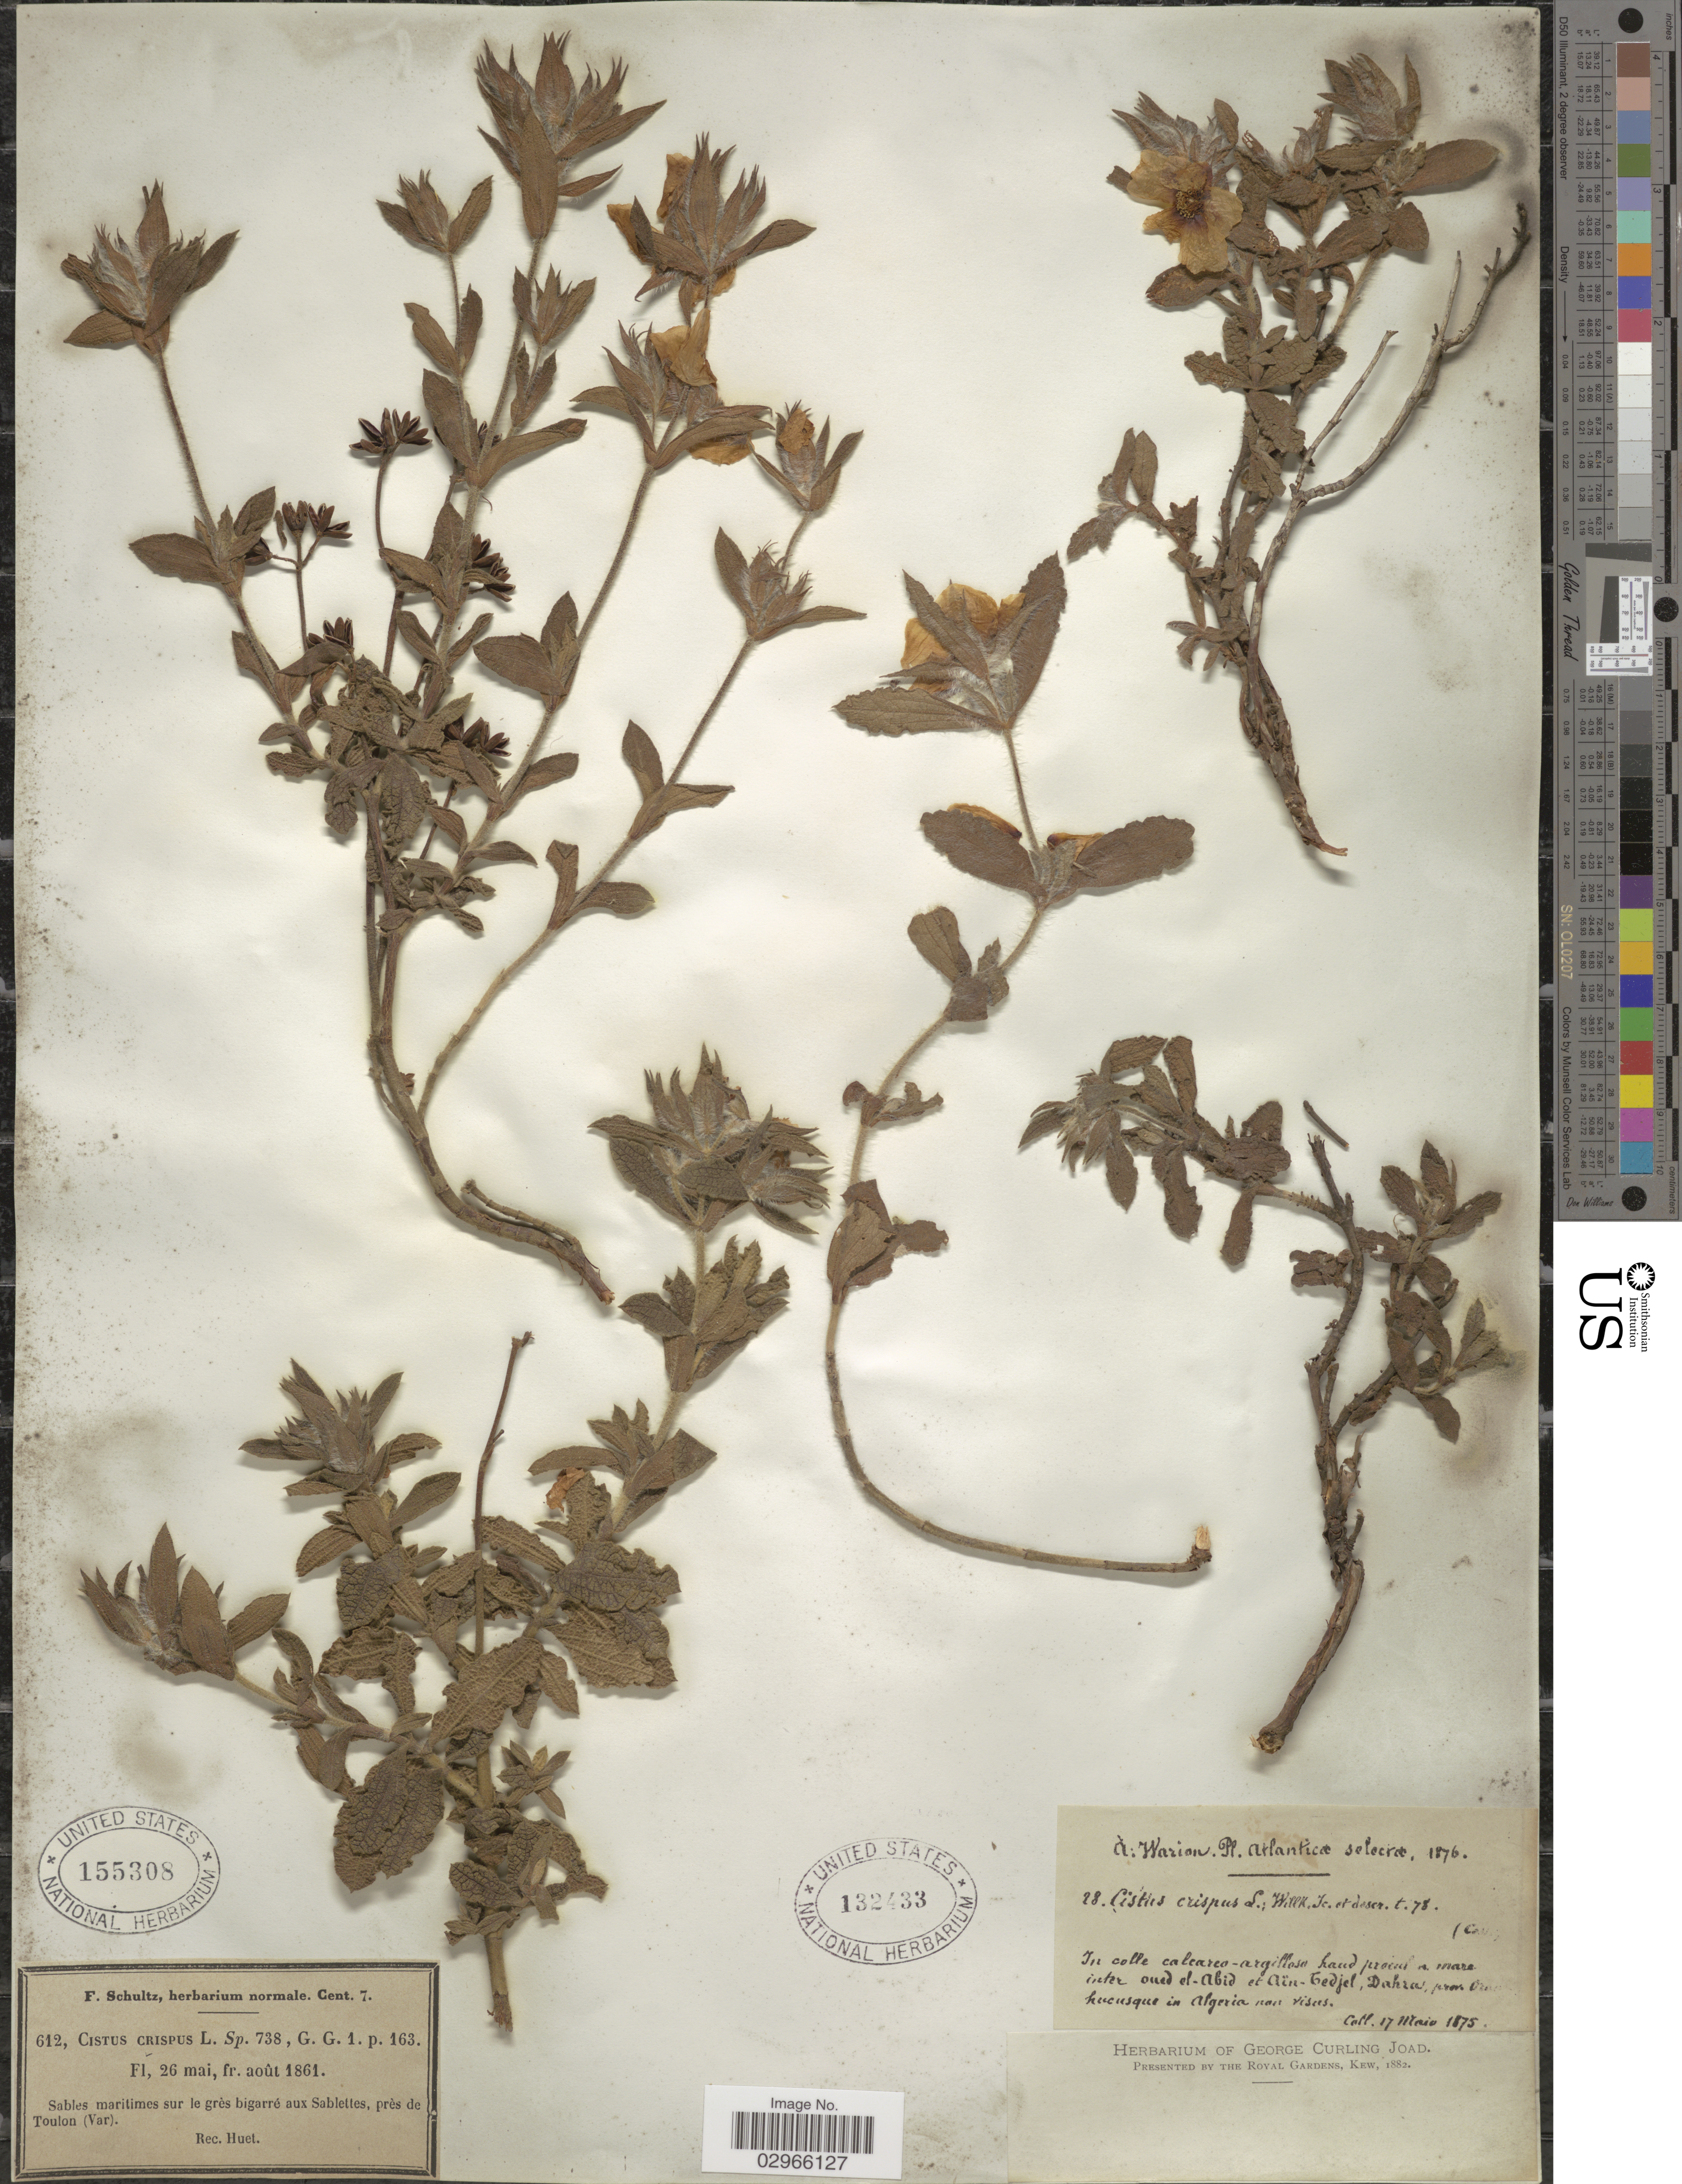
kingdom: Plantae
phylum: Tracheophyta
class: Magnoliopsida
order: Malvales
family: Cistaceae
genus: Cistus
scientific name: Cistus crispus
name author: L.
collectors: -. Huet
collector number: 612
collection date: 1861-05-26/1861-08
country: France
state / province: Provence-Alpes-Côte d'Azur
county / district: Var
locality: Sables maritimes sur le grès bigarré aux Sablettes, près de Toulon (Var).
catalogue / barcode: US 155308-2